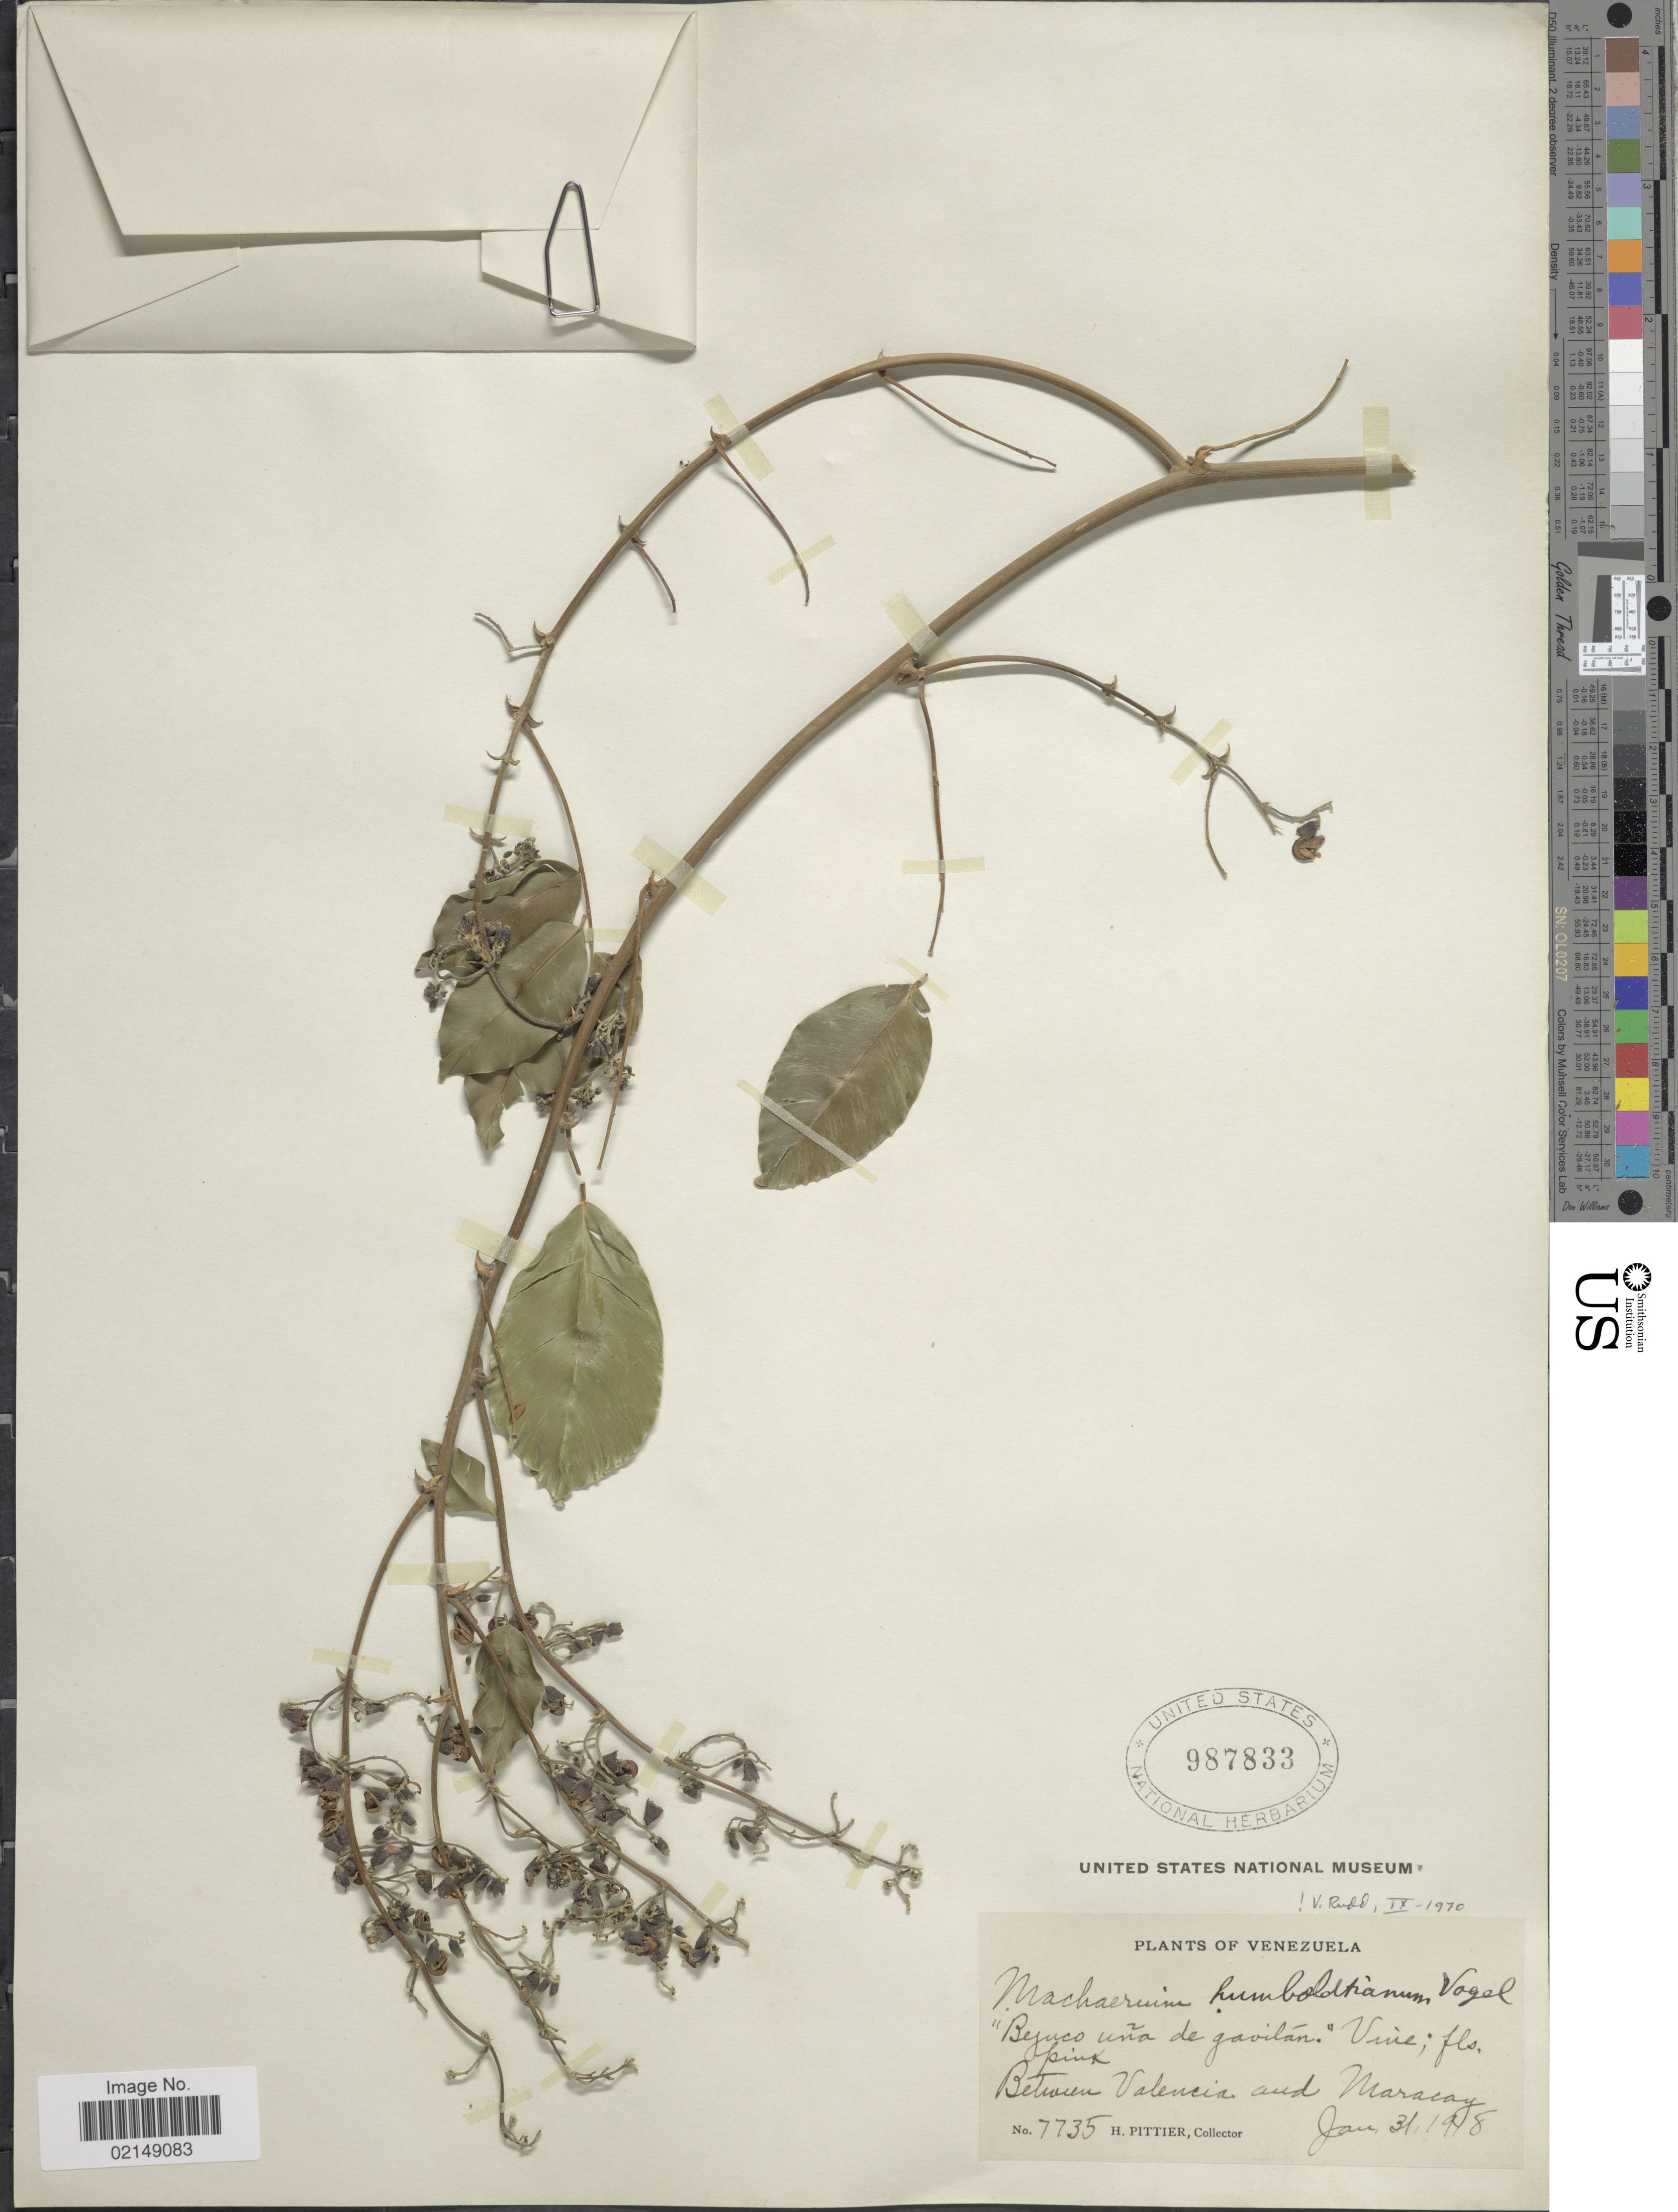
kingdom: Plantae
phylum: Tracheophyta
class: Magnoliopsida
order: Fabales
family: Fabaceae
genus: Machaerium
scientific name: Machaerium humboldtianum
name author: Vogel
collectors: H. F. Pittier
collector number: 7735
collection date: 1918-01-31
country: Venezuela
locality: Bejuco una de gavilan.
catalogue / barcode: US 987833